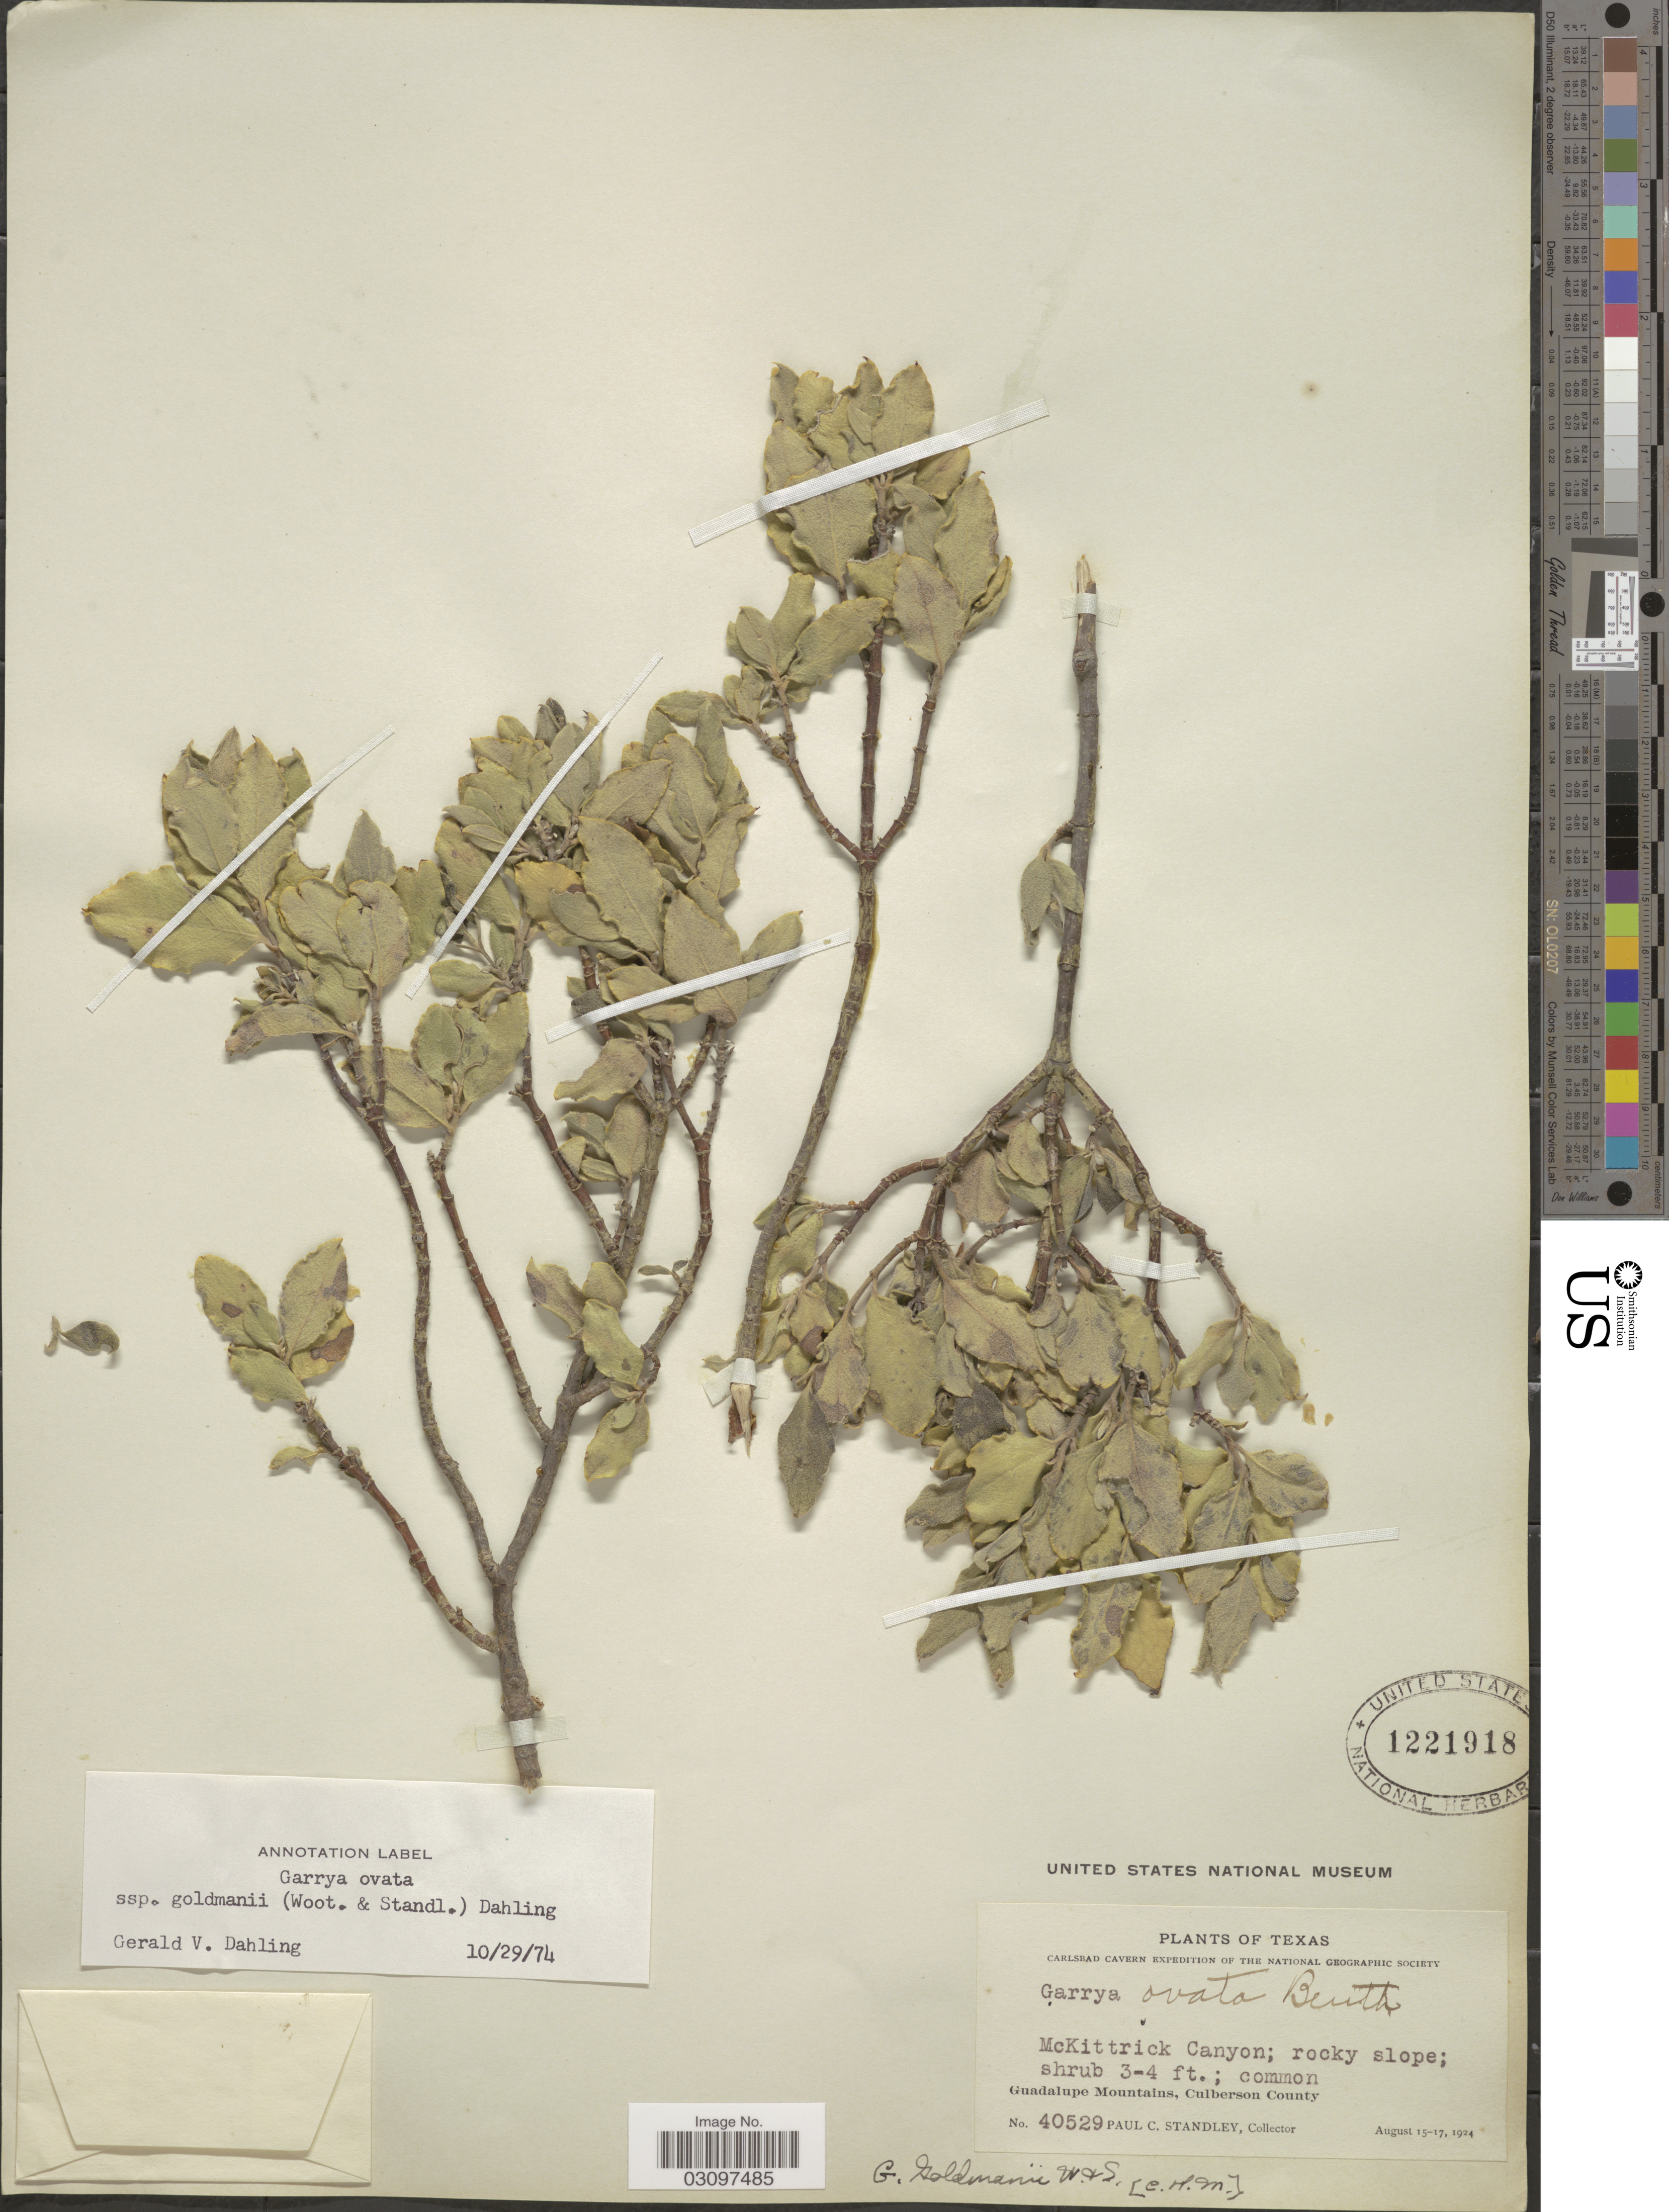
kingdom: Plantae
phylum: Tracheophyta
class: Magnoliopsida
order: Garryales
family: Garryaceae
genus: Garrya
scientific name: Garrya ovata subsp. goldmanii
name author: (Wooton & Standl.) Dahling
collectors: P. C. Standley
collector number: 40529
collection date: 1924-08-15/1924-08-17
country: United States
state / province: Texas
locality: McKittrick Canyon; rocky slope; Guadalupe Mountains, Culberson County.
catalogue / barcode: US 1221918